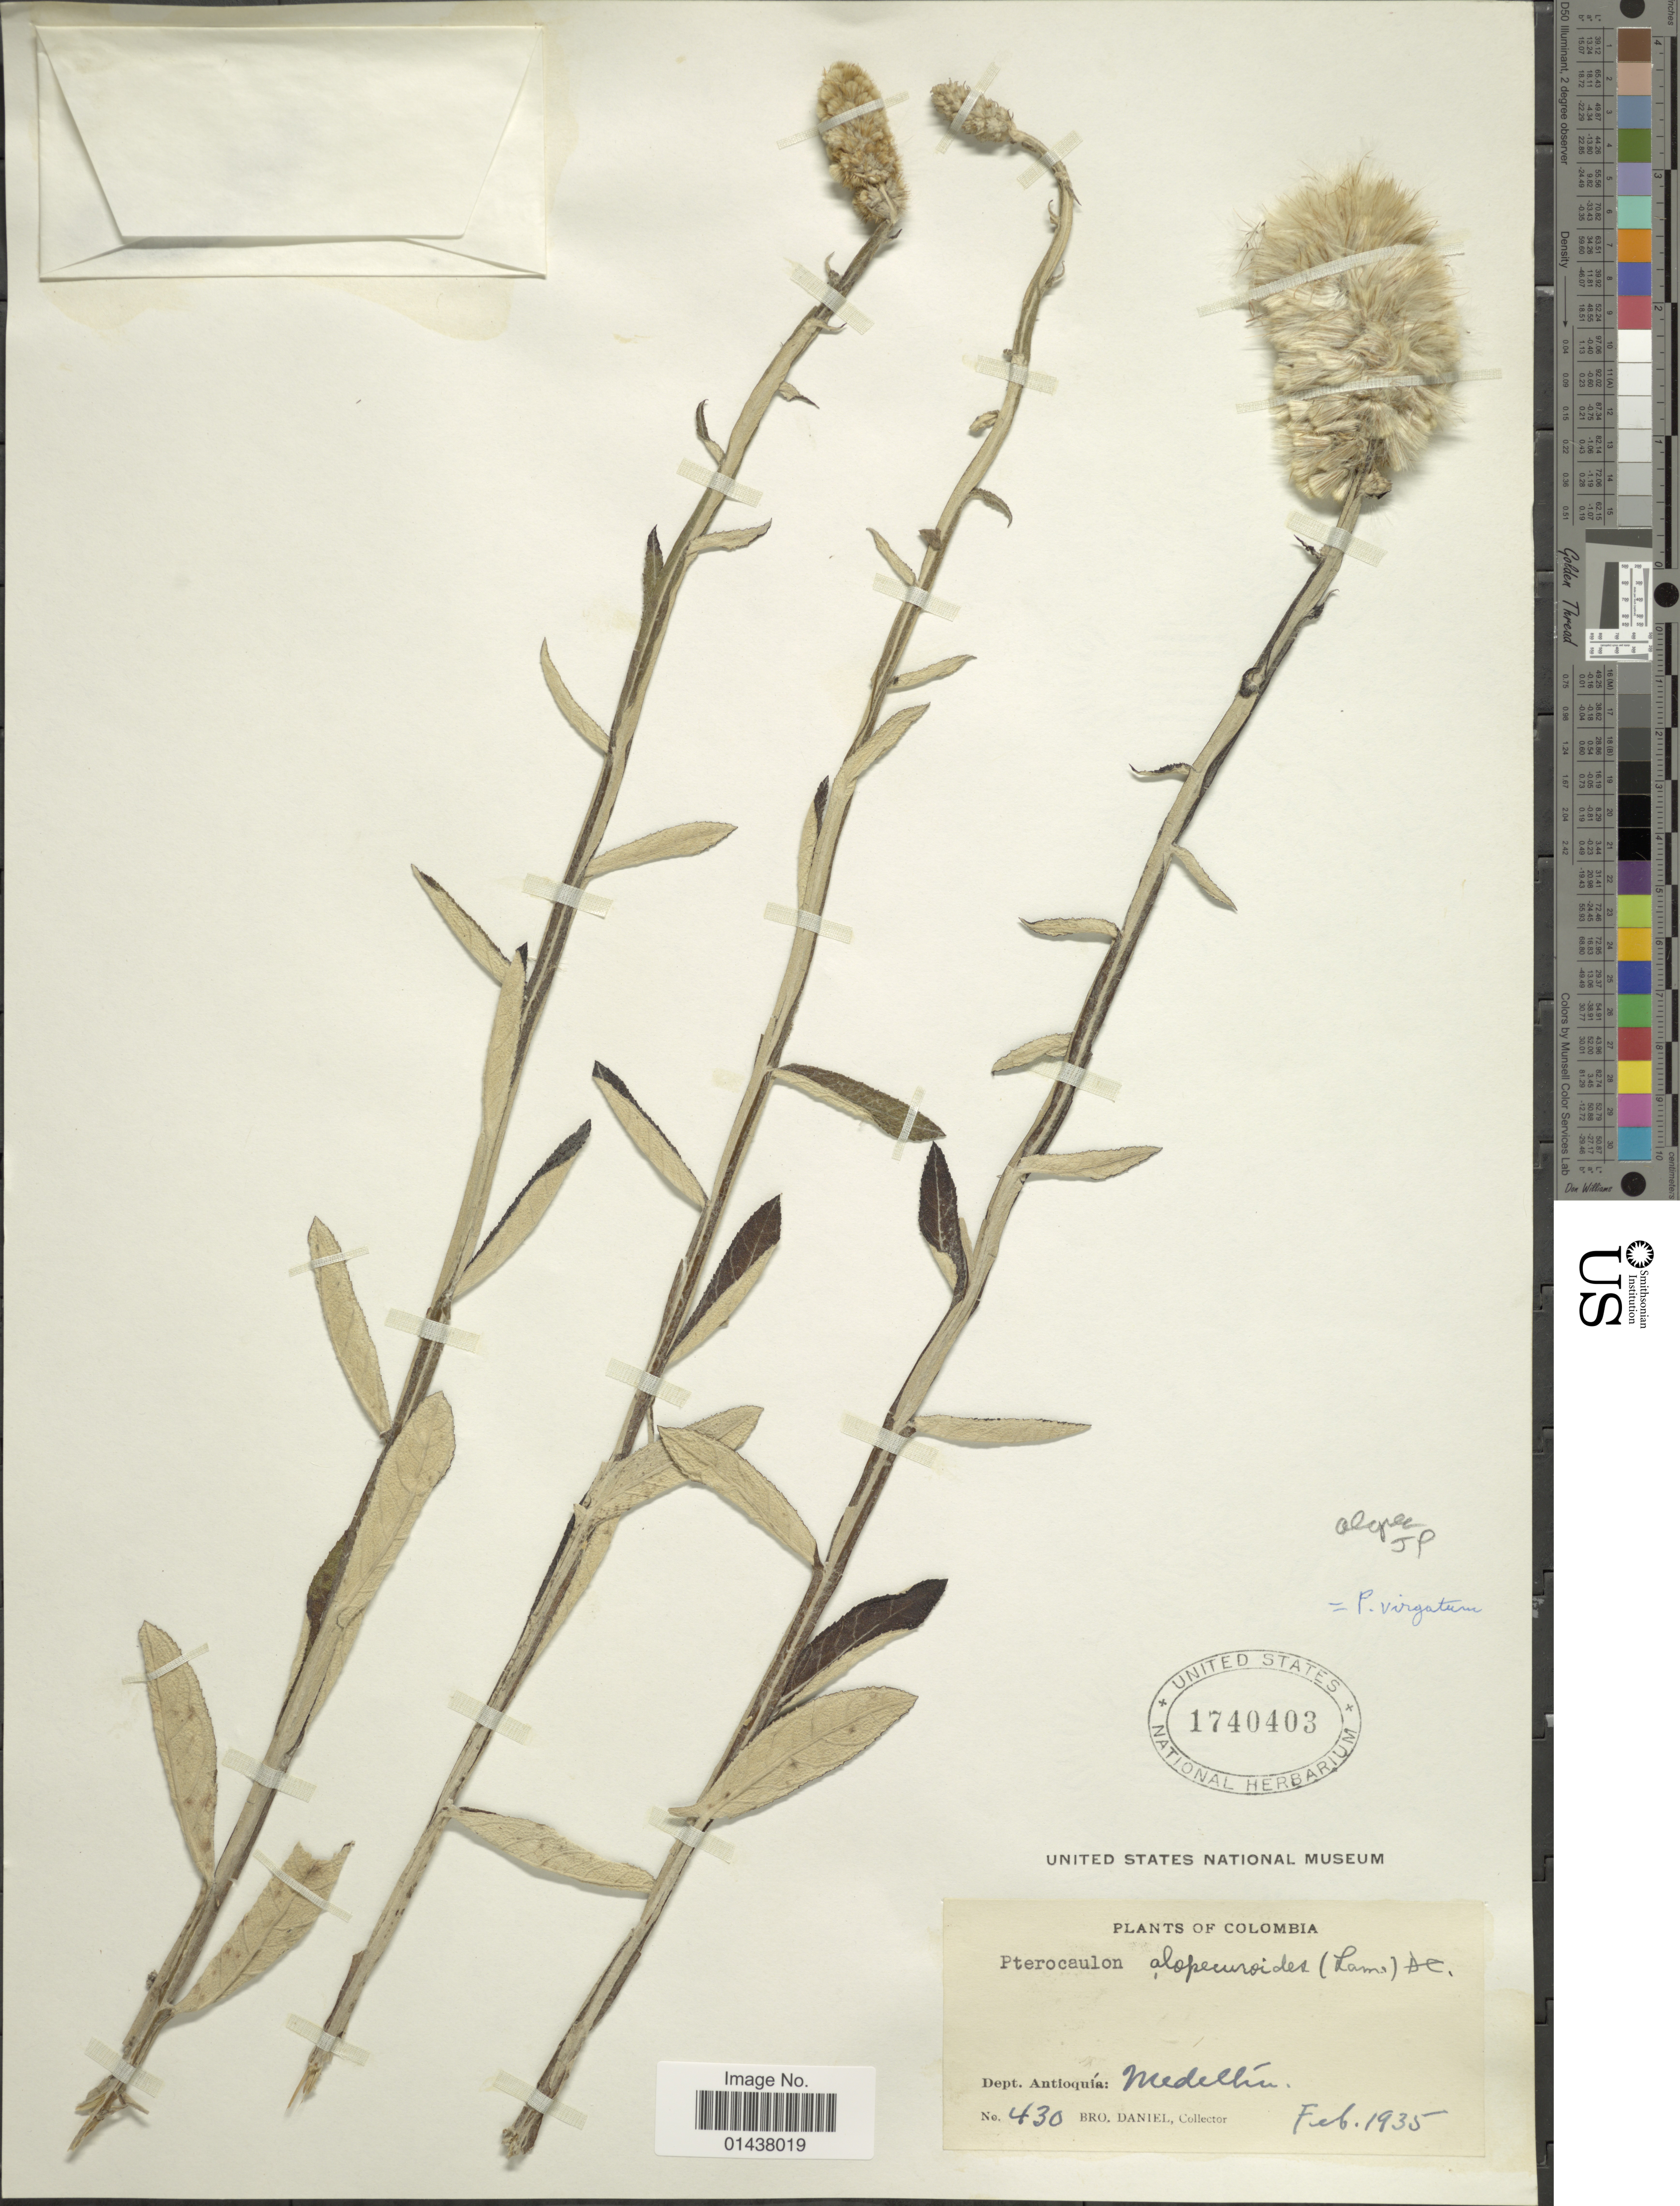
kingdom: Plantae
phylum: Tracheophyta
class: Magnoliopsida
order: Asterales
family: Asteraceae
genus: Pterocaulon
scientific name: Pterocaulon alopecuroides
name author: (Lam.) DC.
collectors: Bro. Daniel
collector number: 430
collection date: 1935-02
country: Colombia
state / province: Antioquia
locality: Medellin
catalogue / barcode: US 1740403